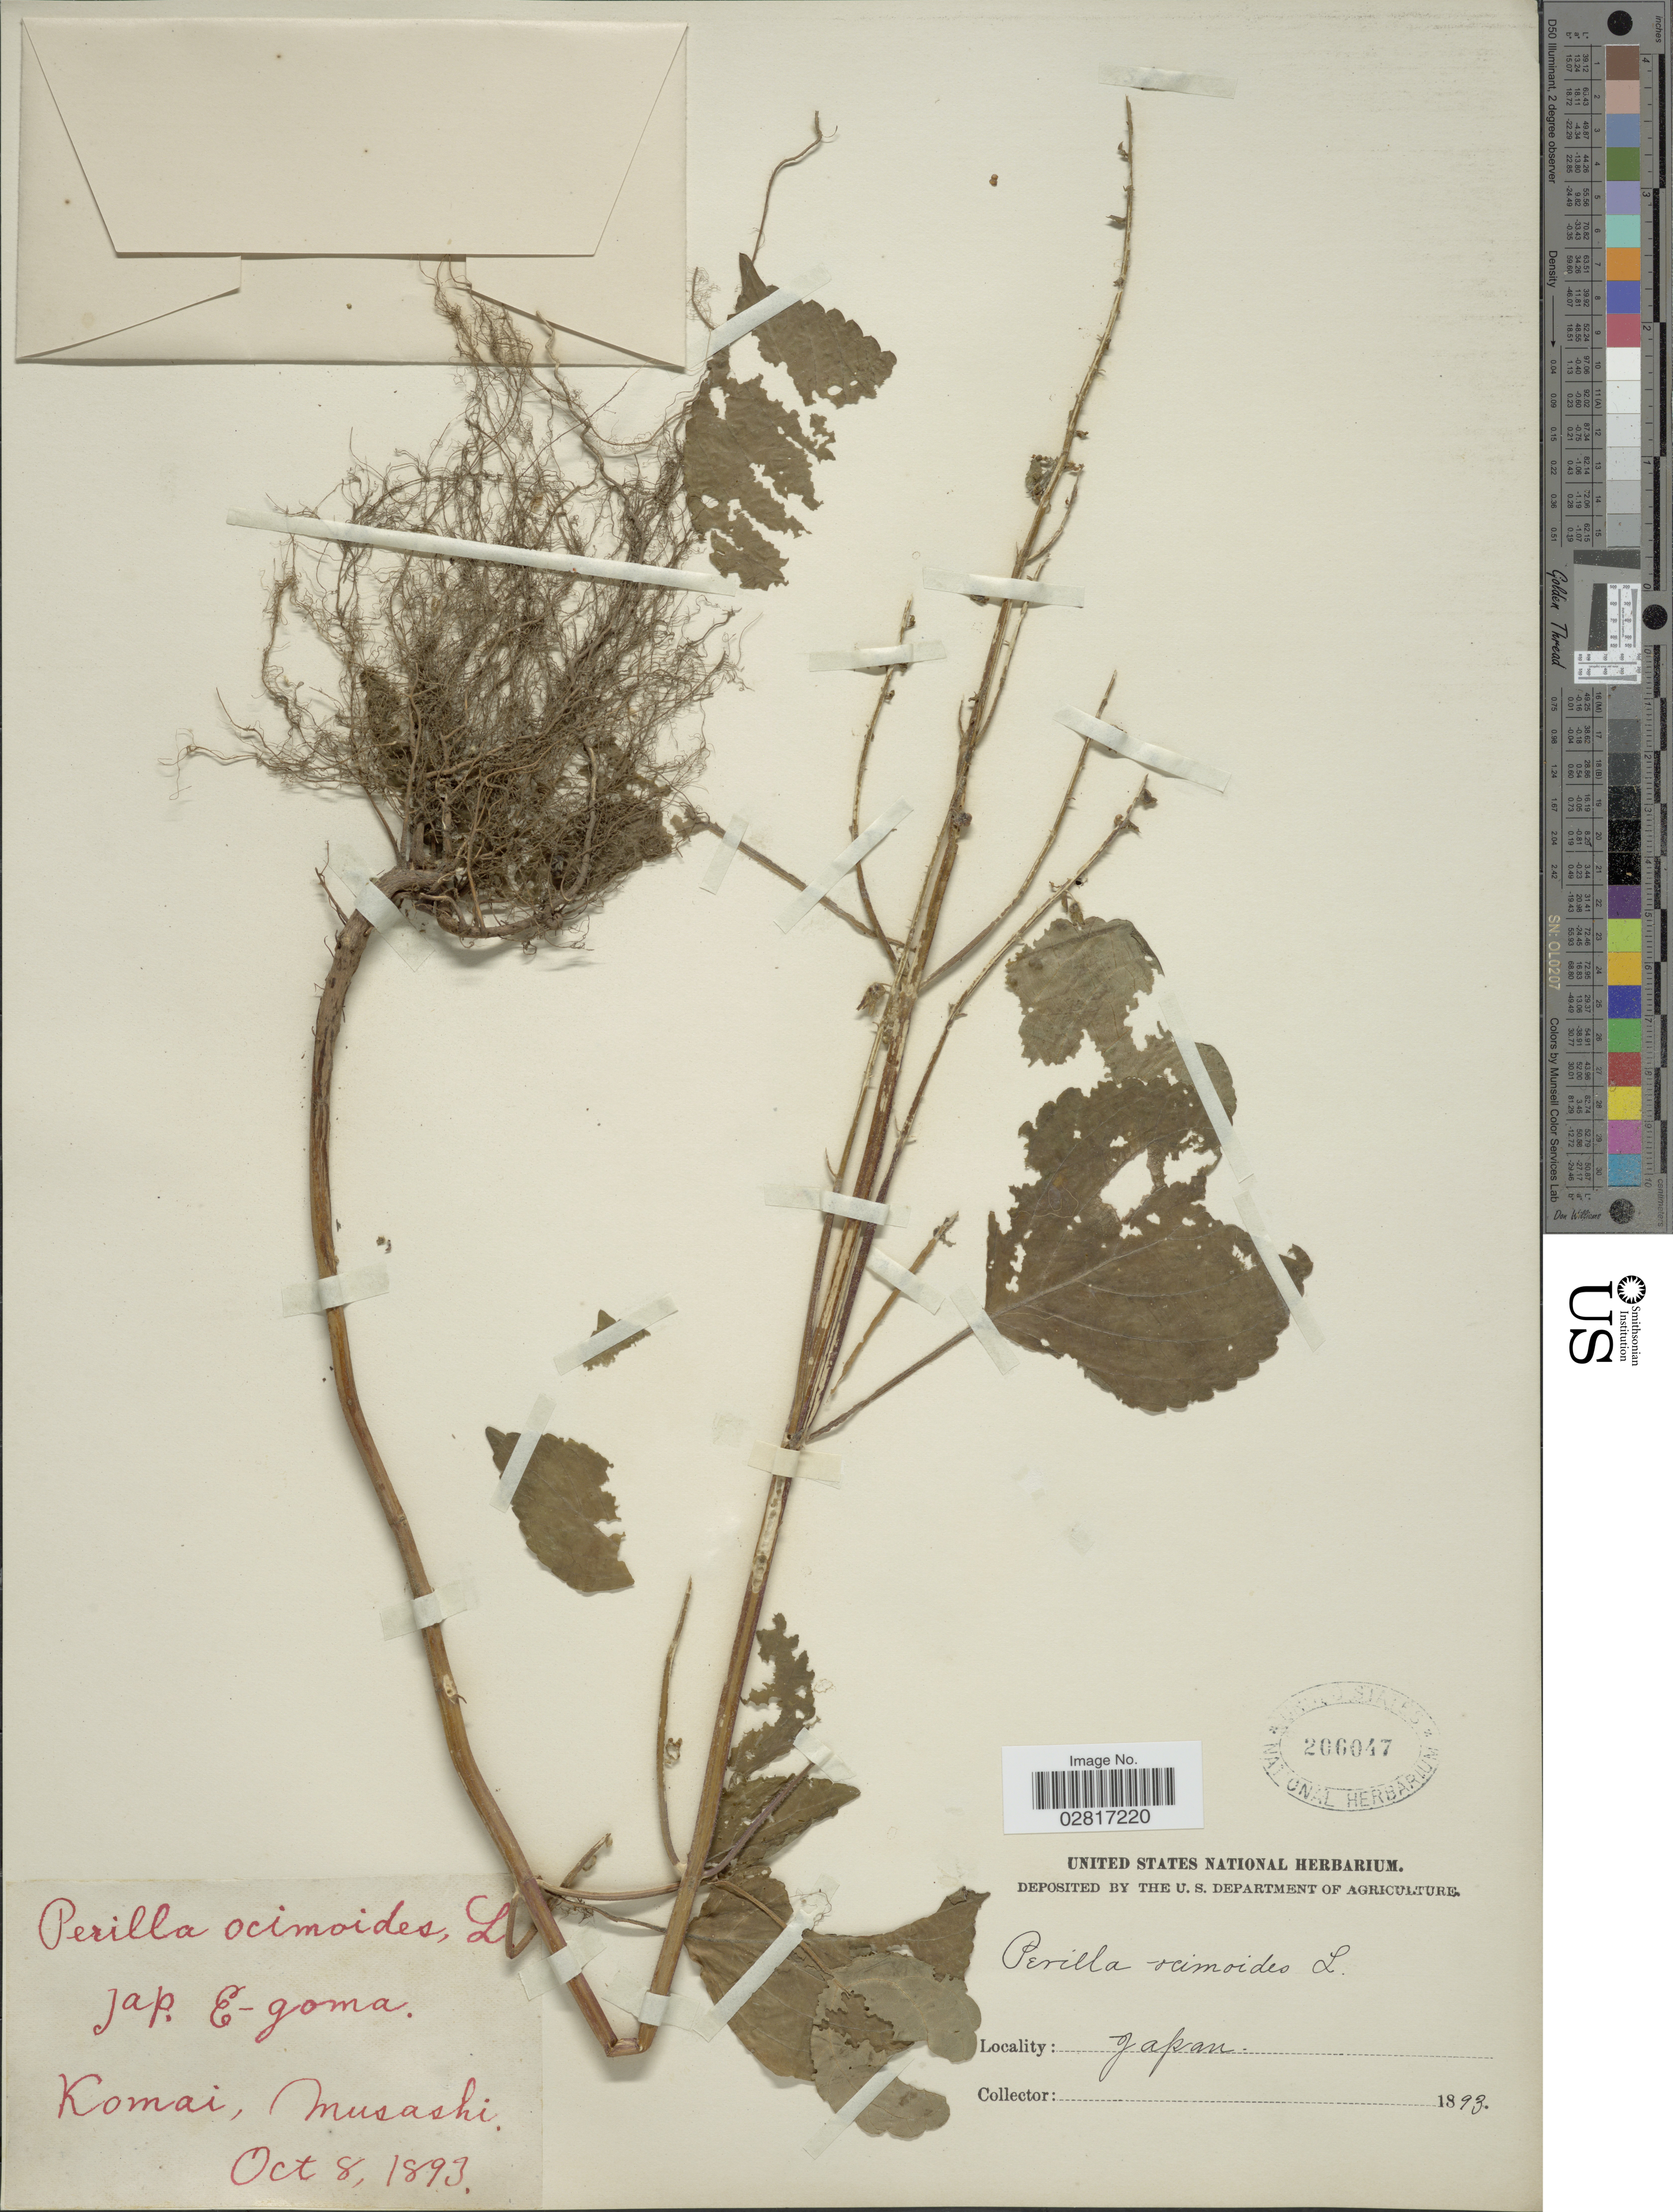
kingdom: Plantae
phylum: Tracheophyta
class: Magnoliopsida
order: Lamiales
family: Lamiaceae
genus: Perilla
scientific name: Perilla frutescens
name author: (L.) Britton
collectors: ex herb. United States National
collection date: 1893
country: Japan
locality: Komai, Musashi.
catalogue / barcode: US 206047